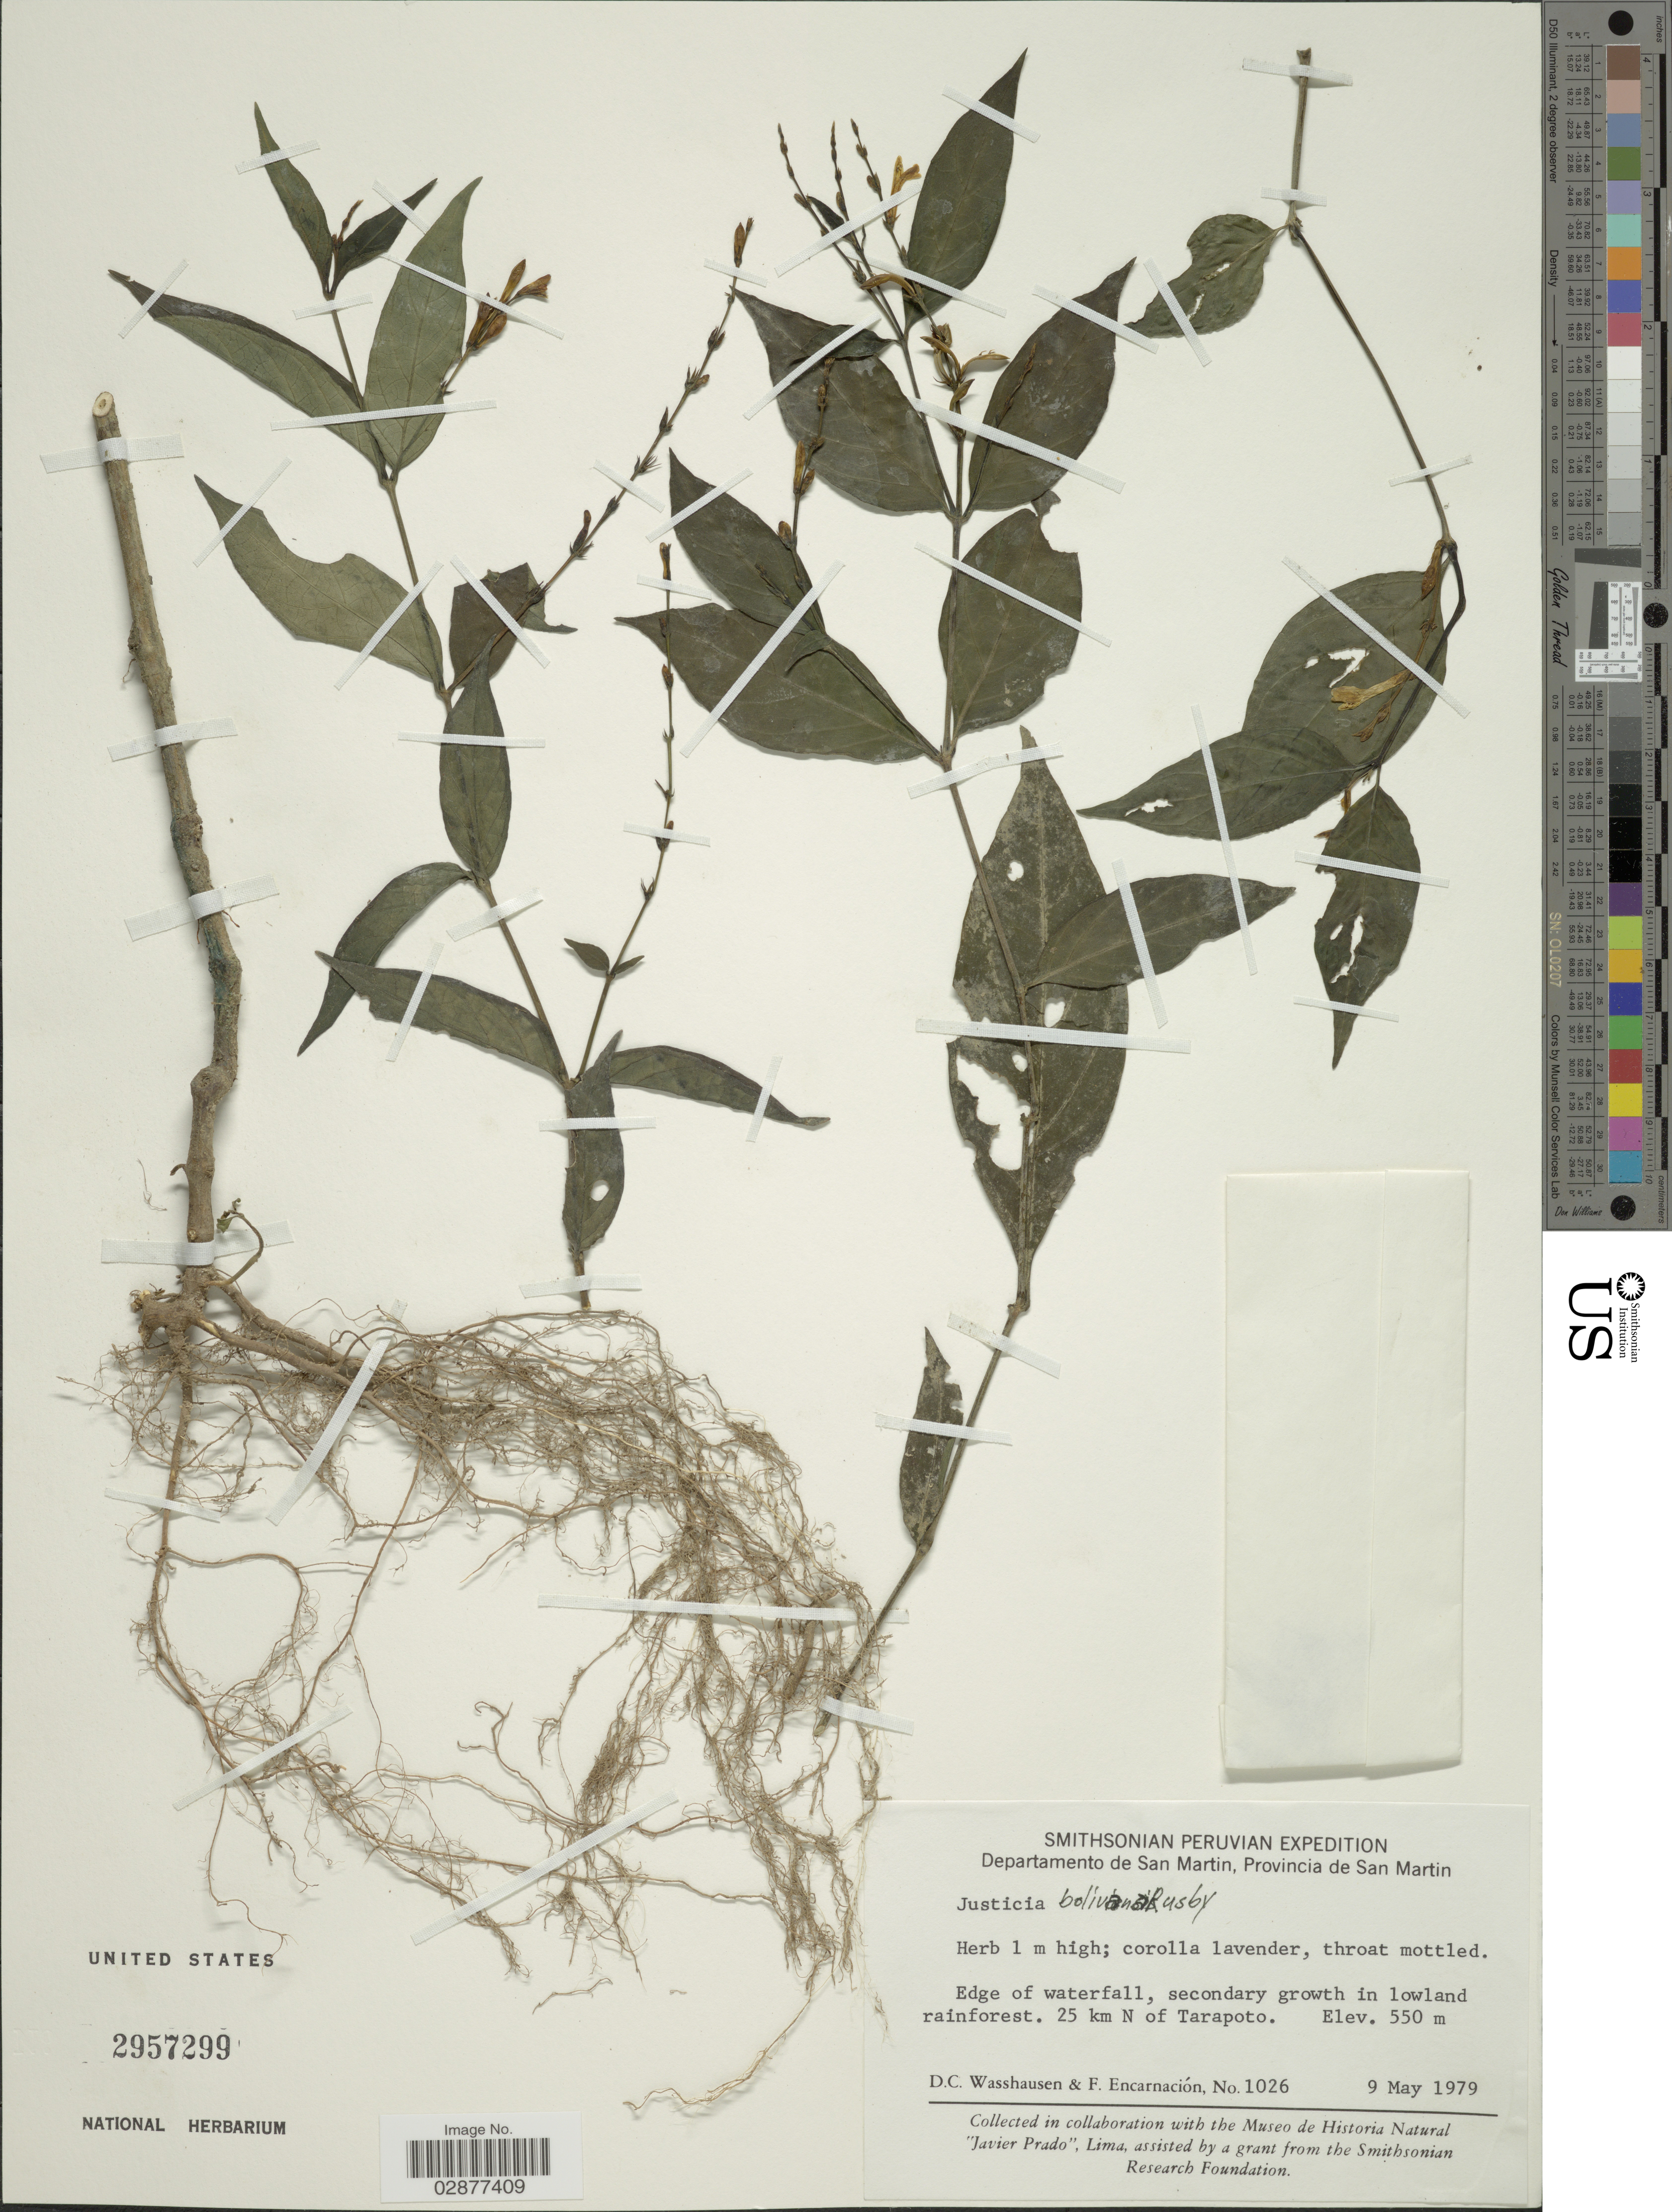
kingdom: Plantae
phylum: Tracheophyta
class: Magnoliopsida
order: Lamiales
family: Acanthaceae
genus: Justicia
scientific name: Justicia boliviana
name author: Rusby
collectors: D. C. Wasshausen & F. Encarnación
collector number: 1026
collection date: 1979-05-09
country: Peru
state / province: San Martín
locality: Departamento de San Martin, Provincia de San Martin. Edge of waterfall, secondary growth in lowland rainforest. 25 km N of Tarapoto.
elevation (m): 550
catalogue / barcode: US 2957299